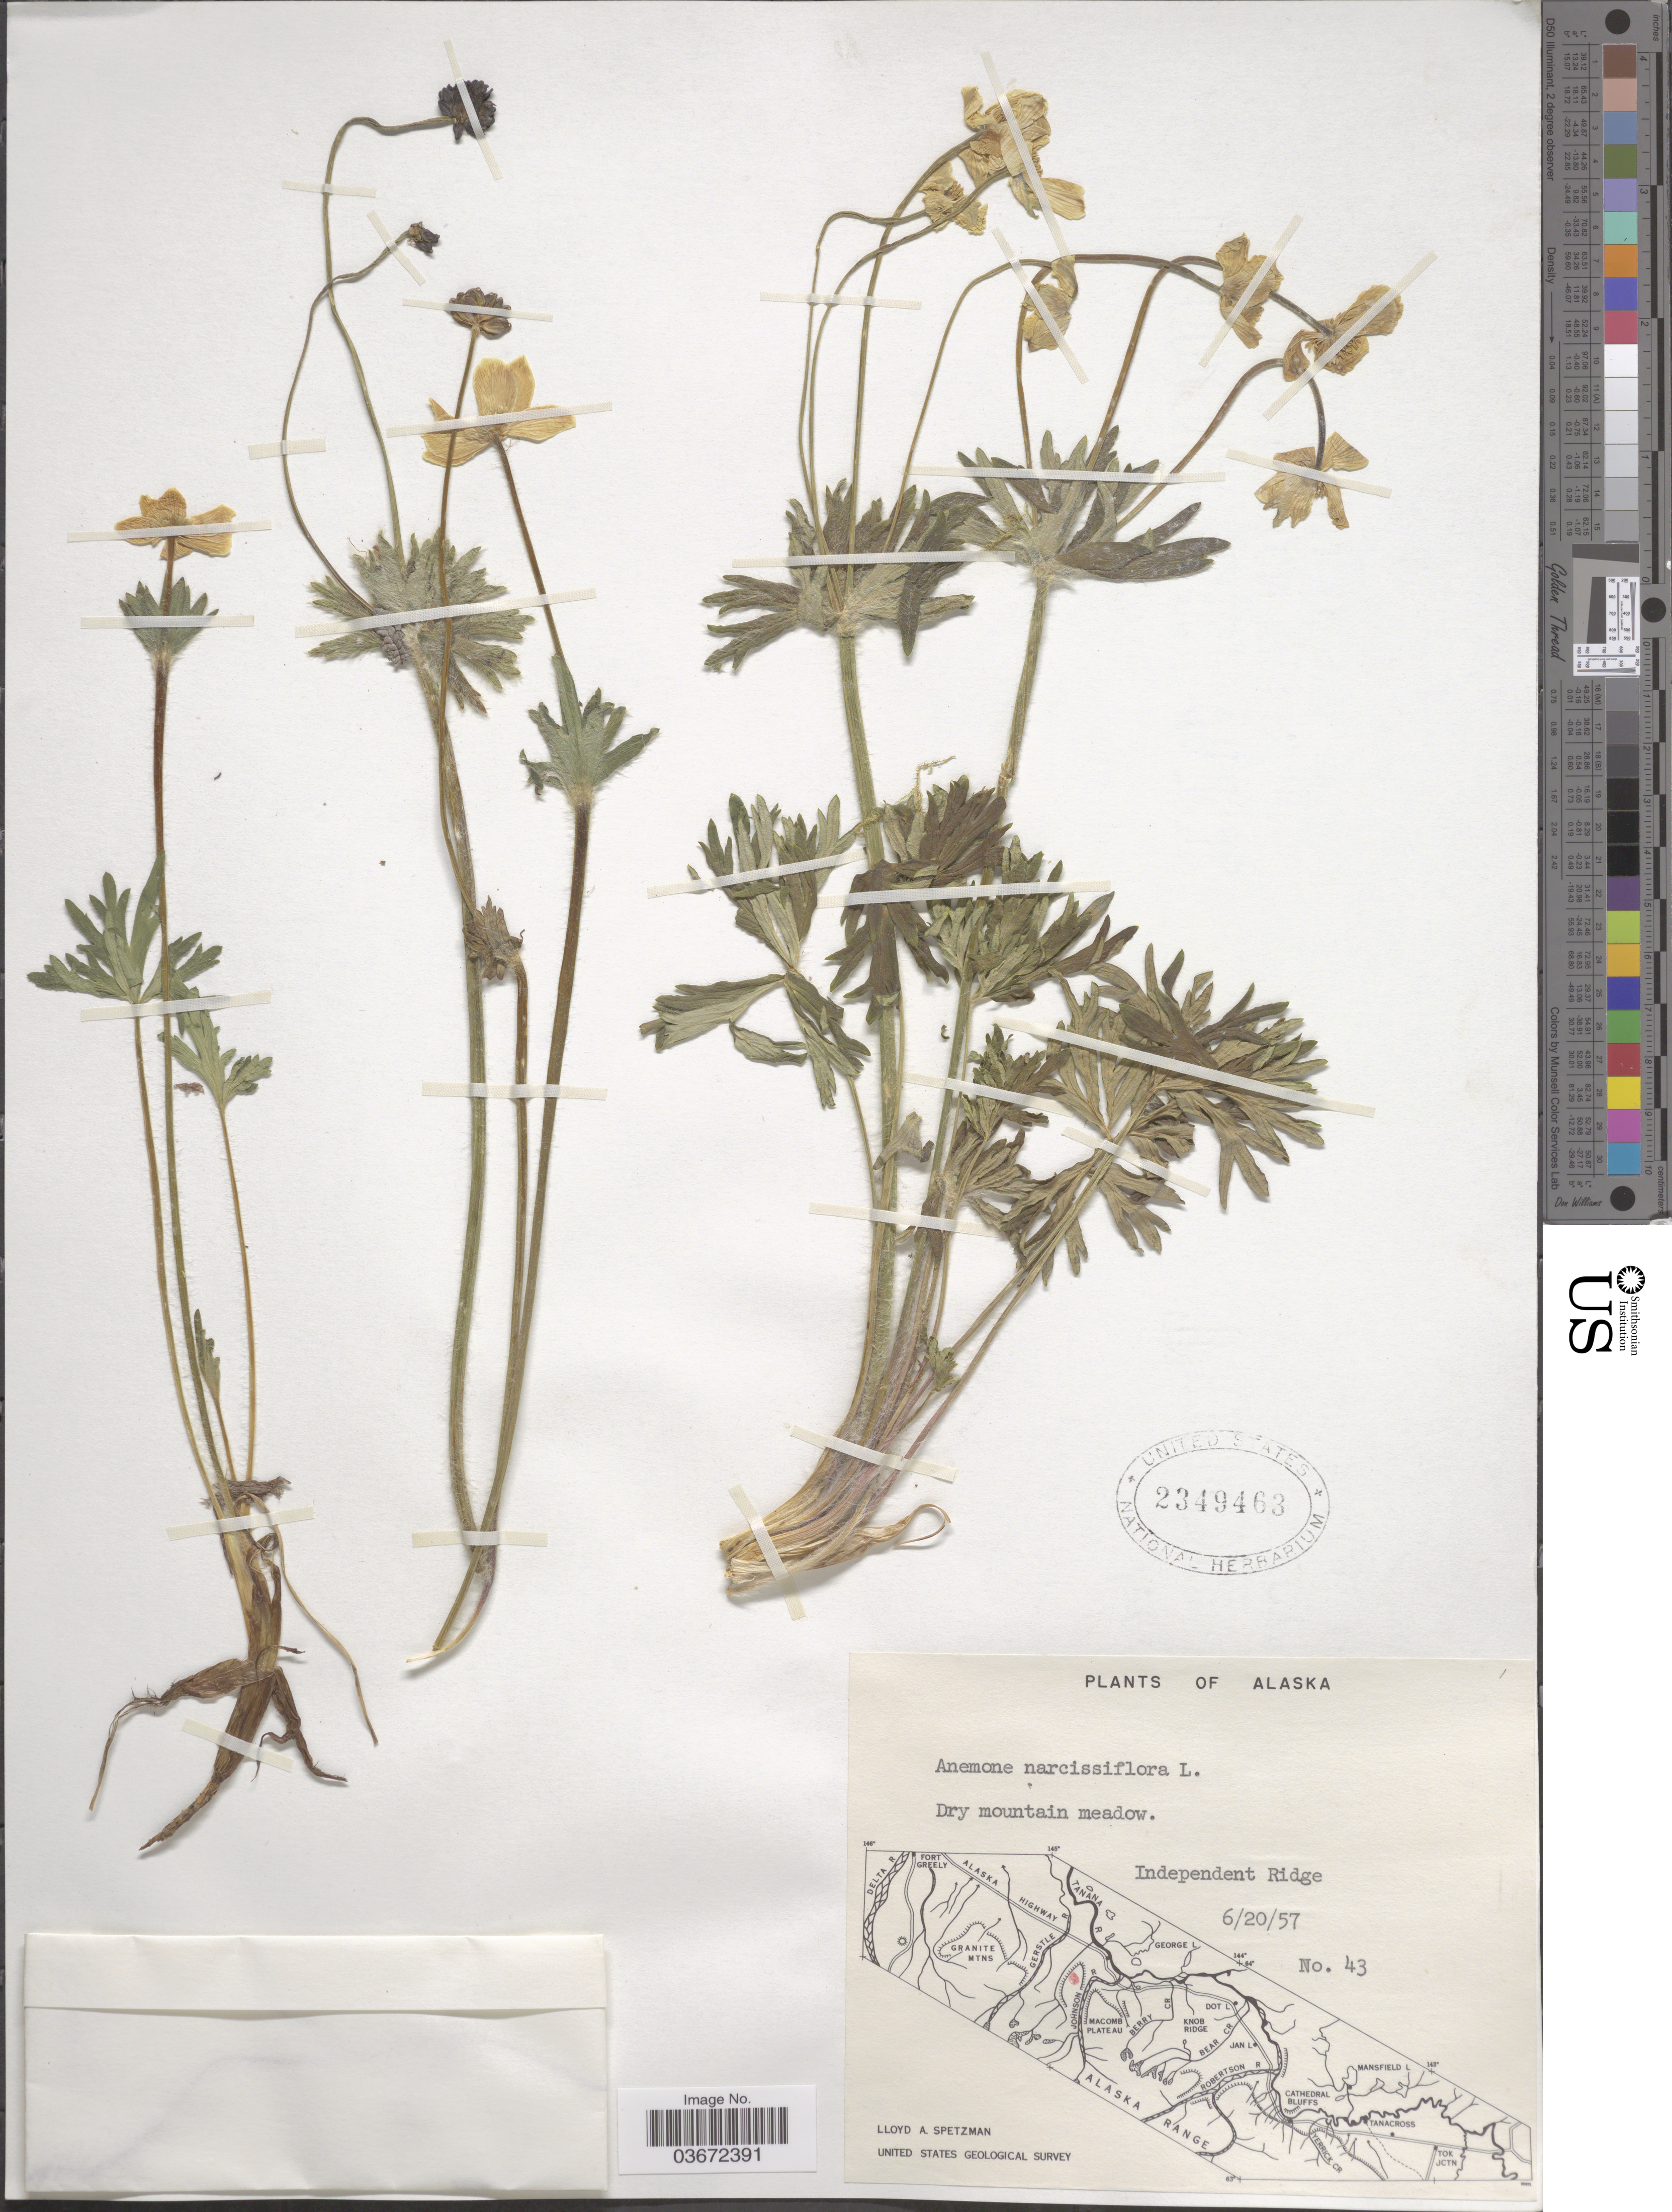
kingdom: Plantae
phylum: Tracheophyta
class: Magnoliopsida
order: Ranunculales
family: Ranunculaceae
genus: Anemone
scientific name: Anemone narcissiflora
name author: L.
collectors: L. Spetzman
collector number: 43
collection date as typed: Transcribed d/m/y: 20/6/57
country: United States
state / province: Alaska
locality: Independent Ridge.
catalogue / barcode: US 2349463